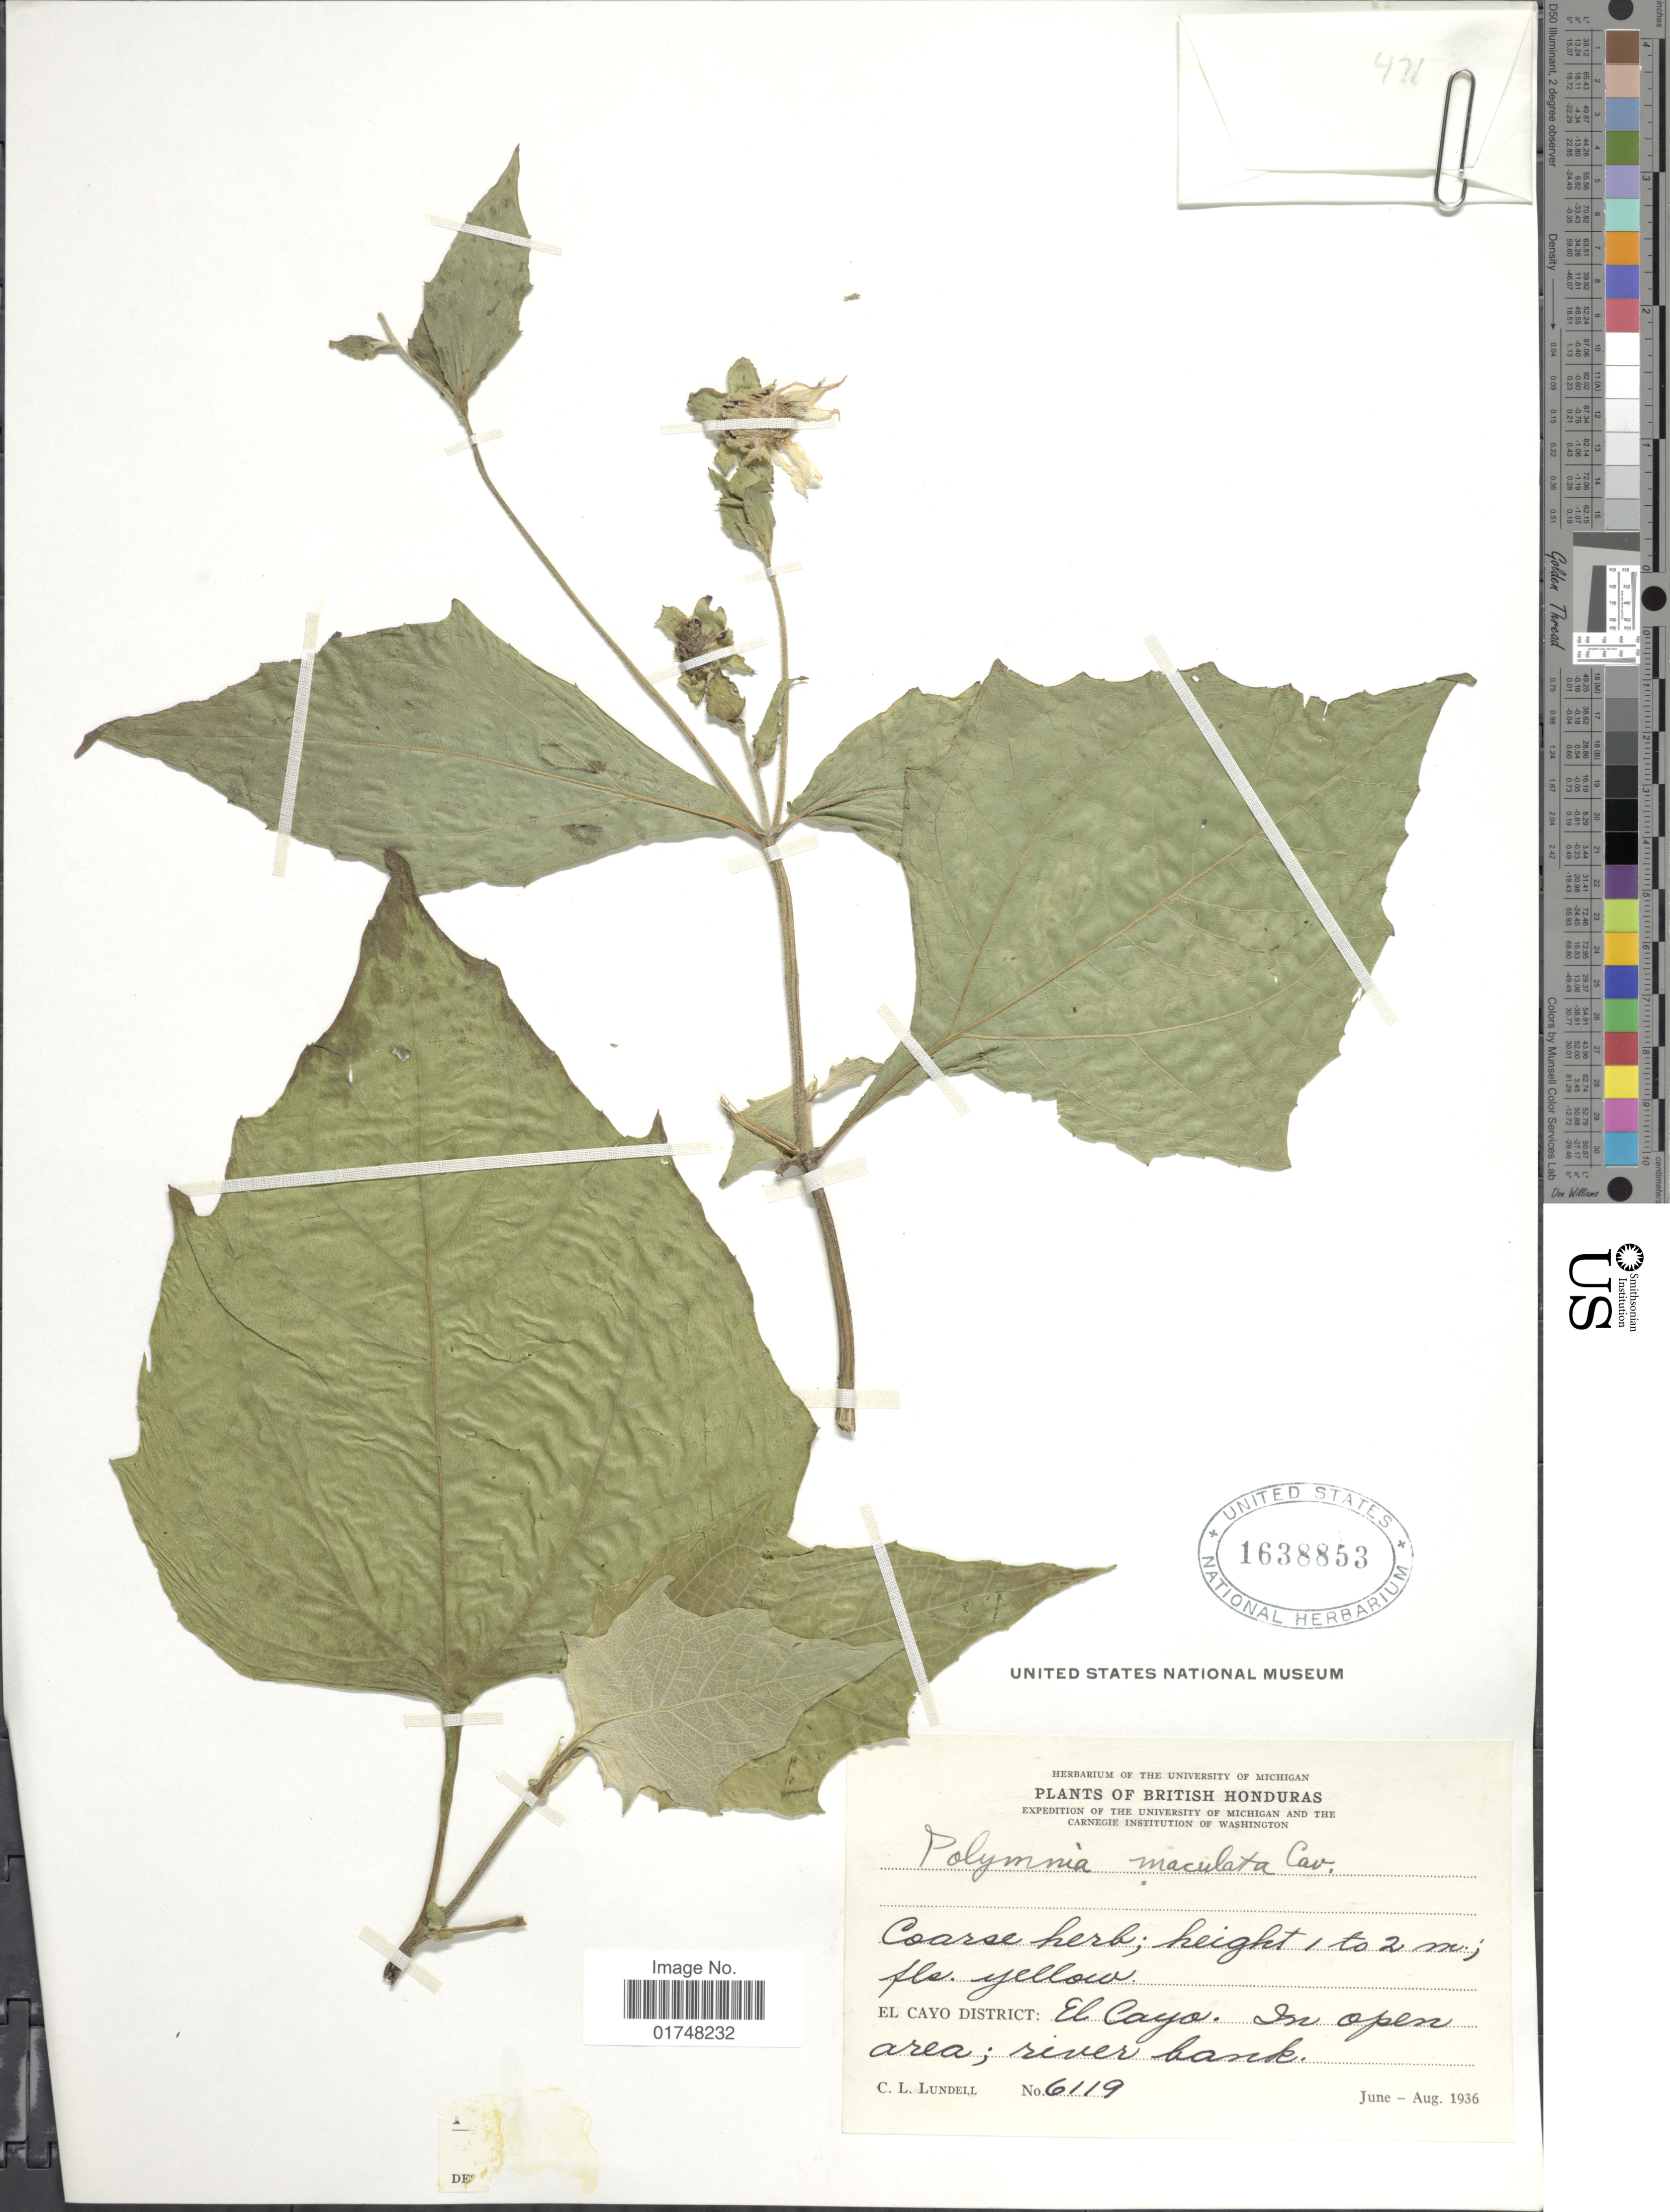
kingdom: Plantae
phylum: Tracheophyta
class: Magnoliopsida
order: Asterales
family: Asteraceae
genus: Smallanthus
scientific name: Smallanthus maculatus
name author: (Cav.) H. Rob.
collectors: C. L. Lundell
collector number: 6119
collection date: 1936-06/1936-08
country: Belize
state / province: Cayo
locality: British Honduras. El Cayo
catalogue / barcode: US 1638853